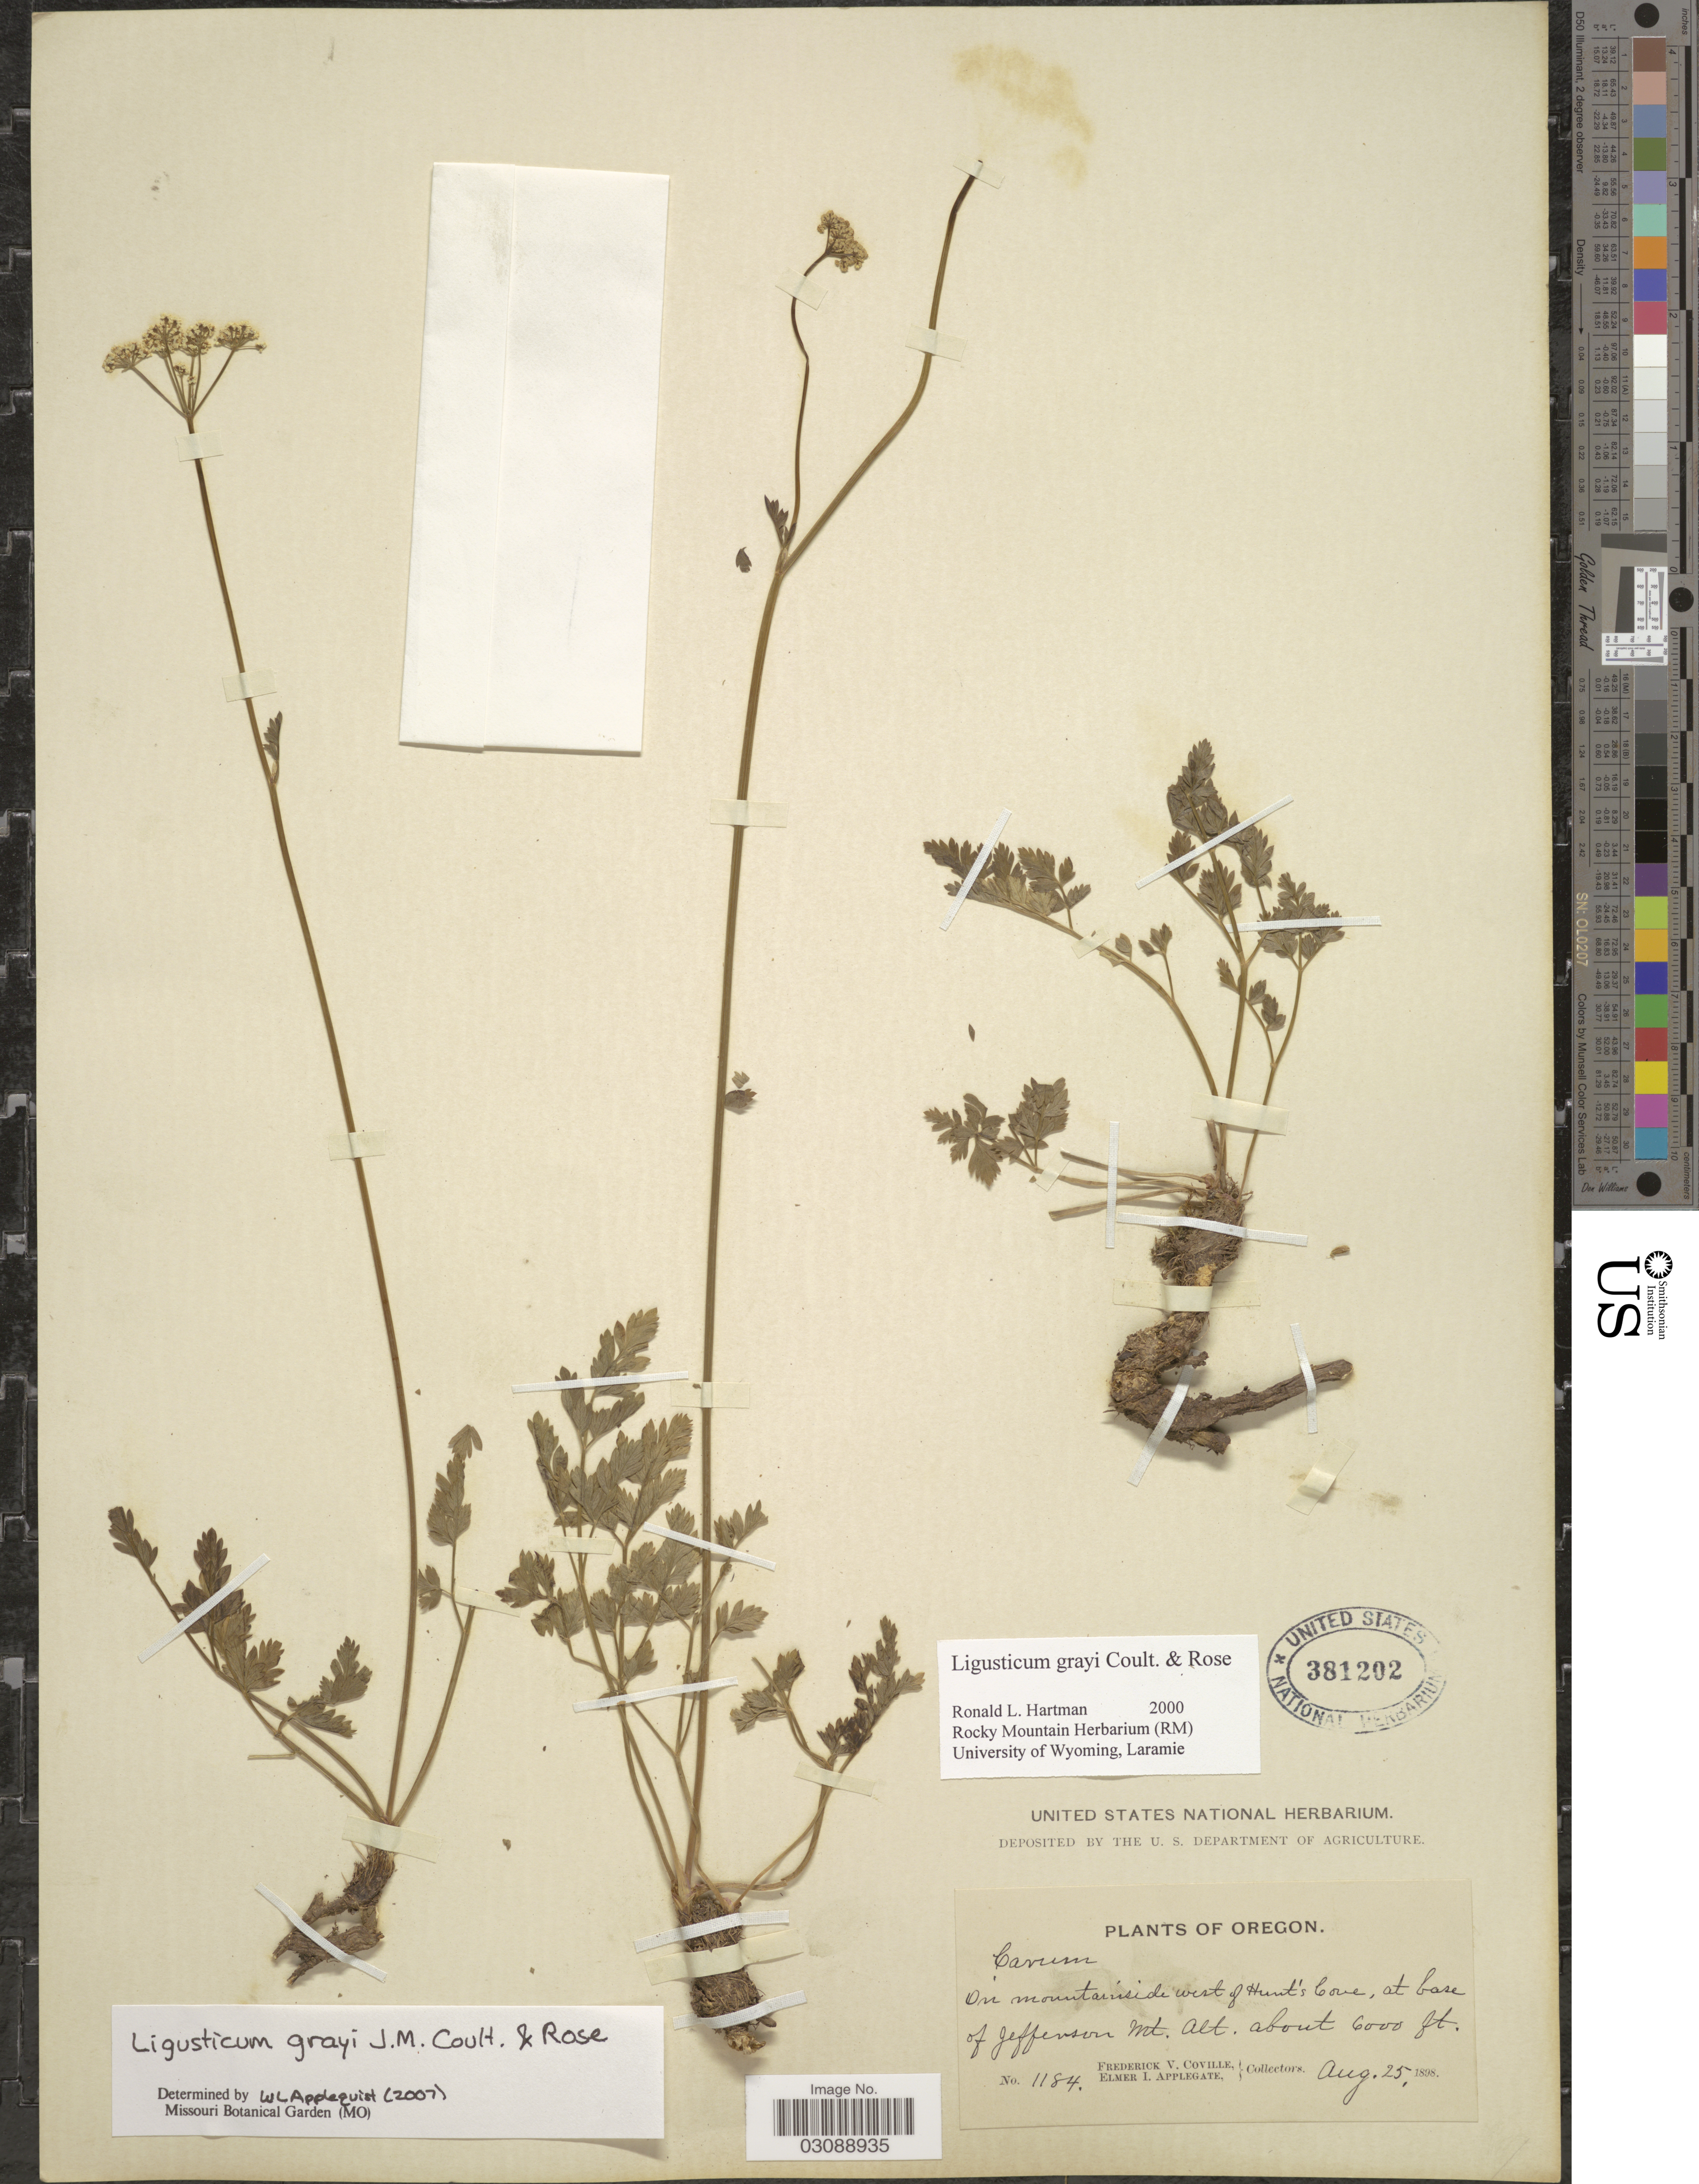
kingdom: Plantae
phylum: Tracheophyta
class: Magnoliopsida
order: Apiales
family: Apiaceae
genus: Ligusticum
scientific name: Ligusticum grayi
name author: J.M. Coult. & Rose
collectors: F. V. Coville & E. I. Applegate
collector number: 1184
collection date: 1898-08-25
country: United States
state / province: Oregon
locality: On mountainside west of Hunt's Cove, at base of Jefferson Mt.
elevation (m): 1829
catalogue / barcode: US 381202